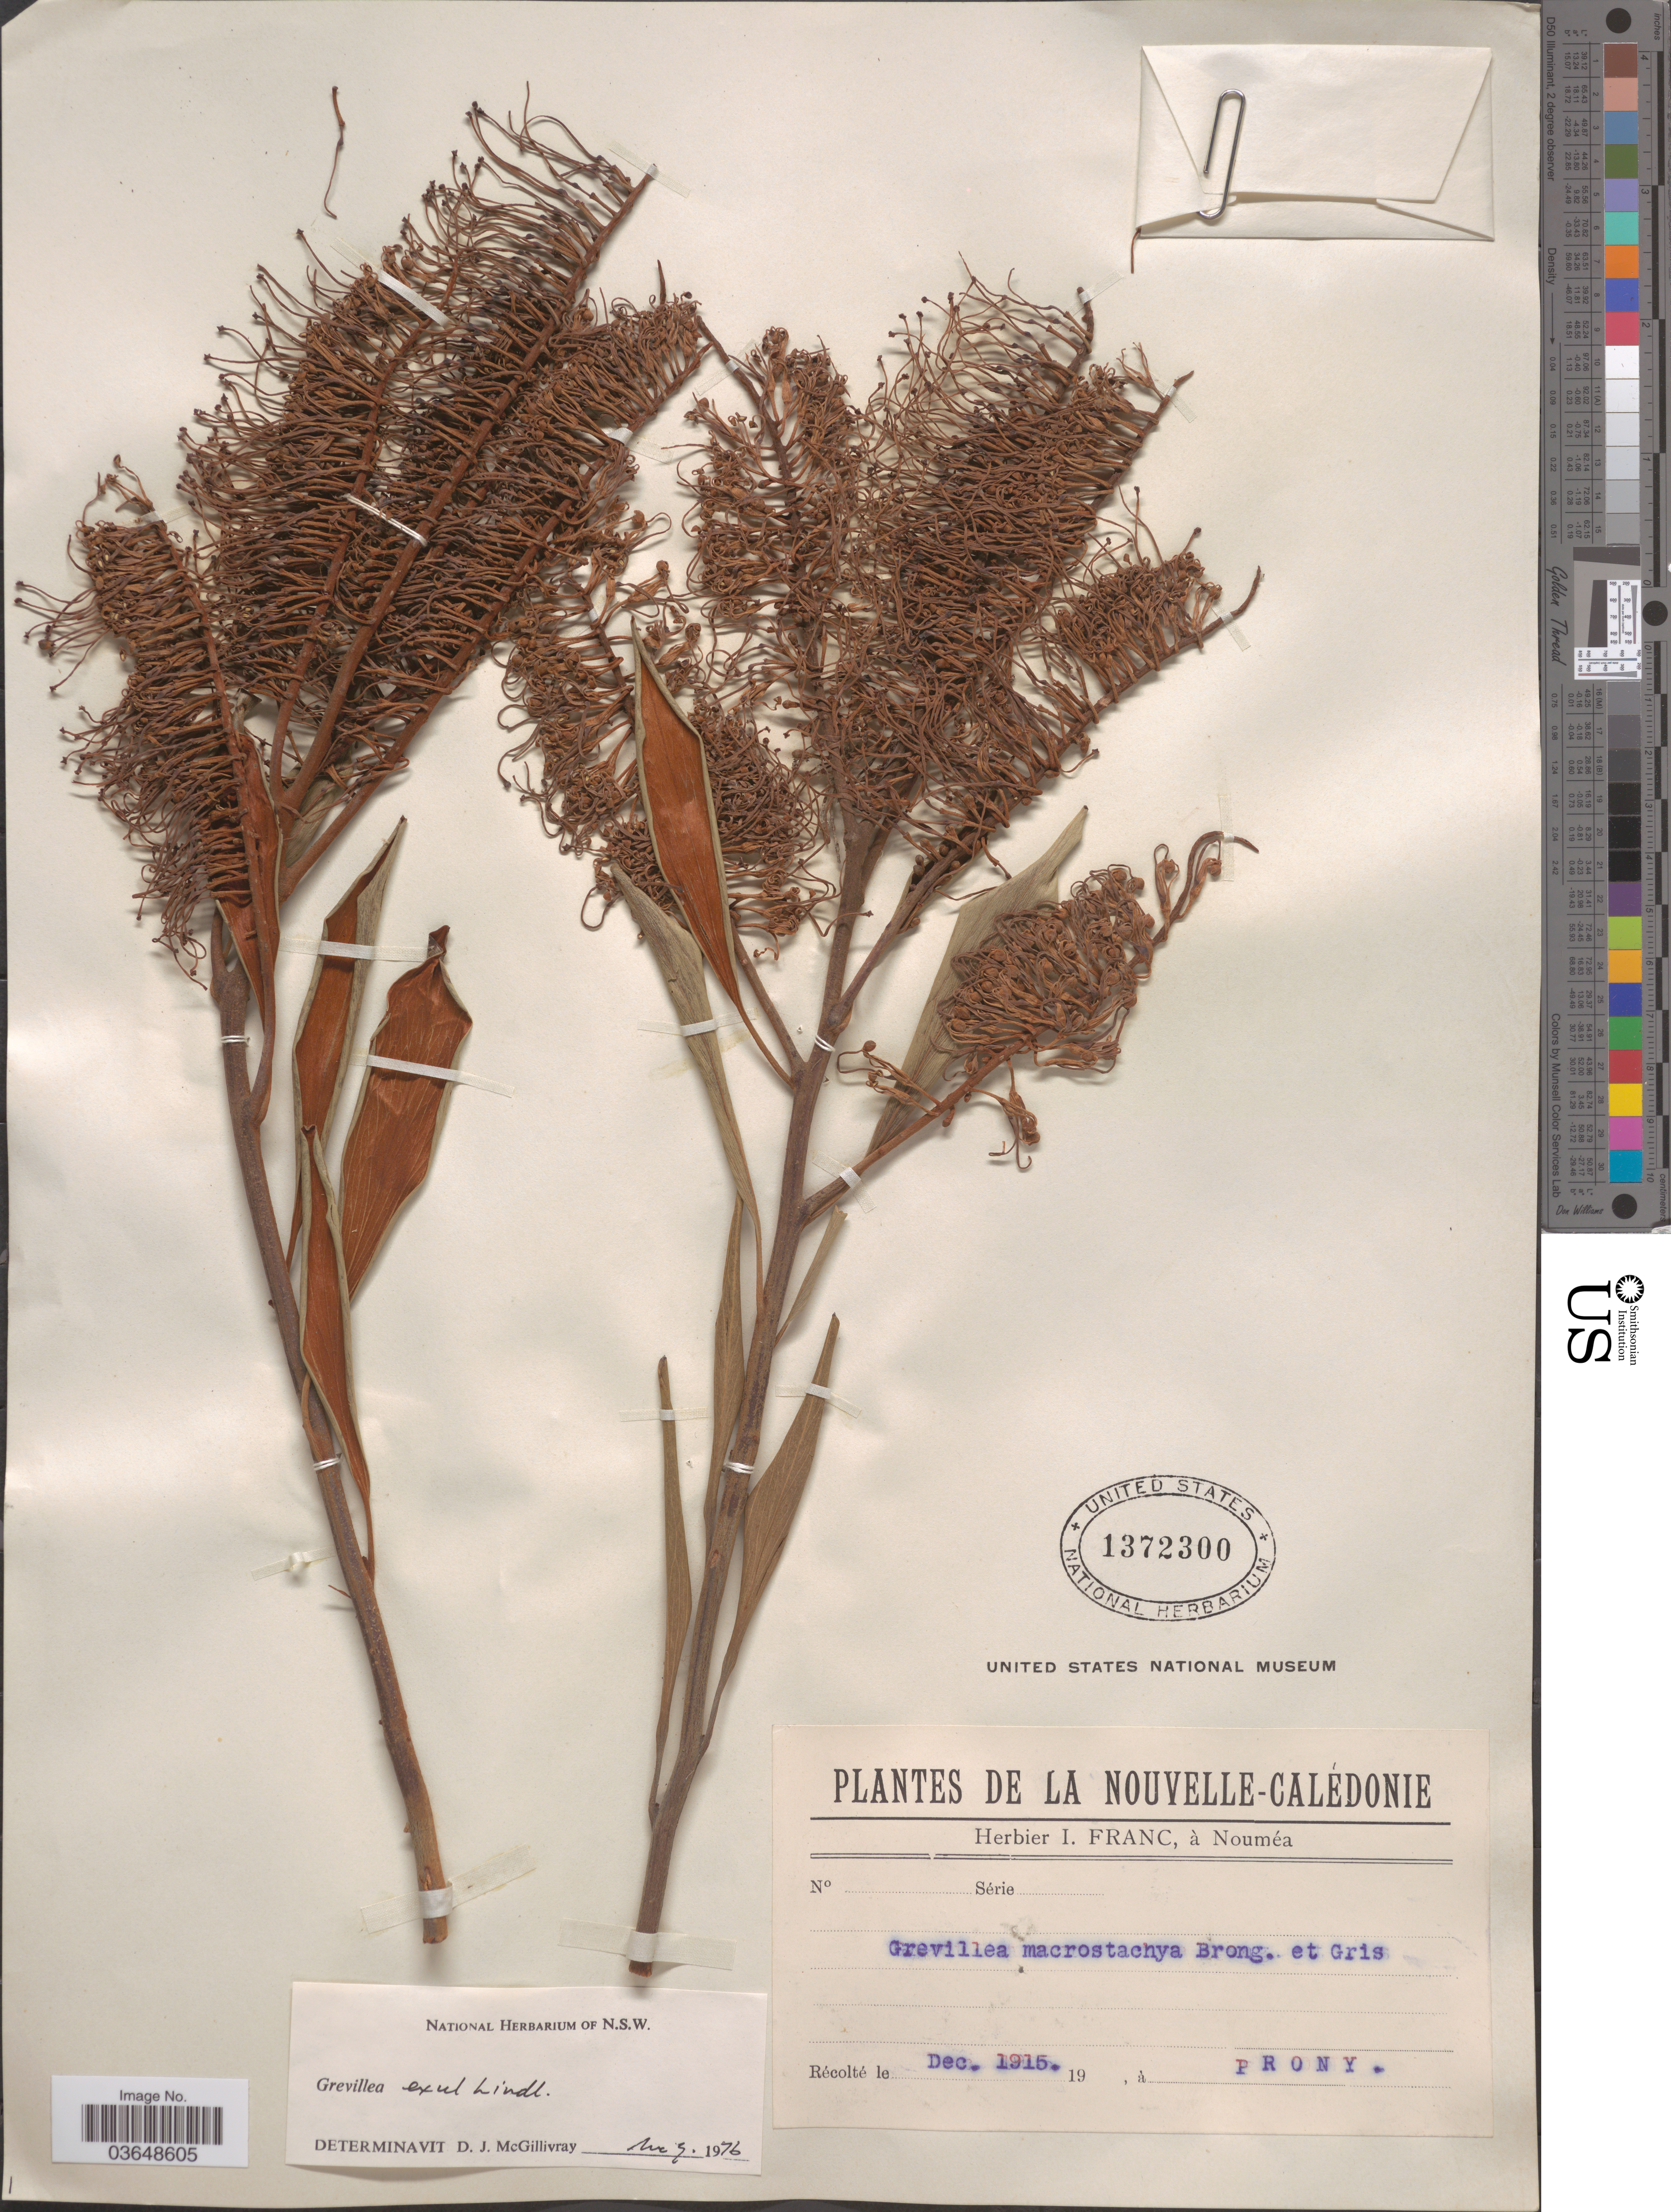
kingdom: Plantae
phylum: Tracheophyta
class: Magnoliopsida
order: Proteales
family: Proteaceae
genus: Grevillea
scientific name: Grevillea exul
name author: Lindl.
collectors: ex herb. I. Franc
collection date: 1915-12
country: New Caledonia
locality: Nouvelle-Calédonie. Prony.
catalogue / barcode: US 1372300